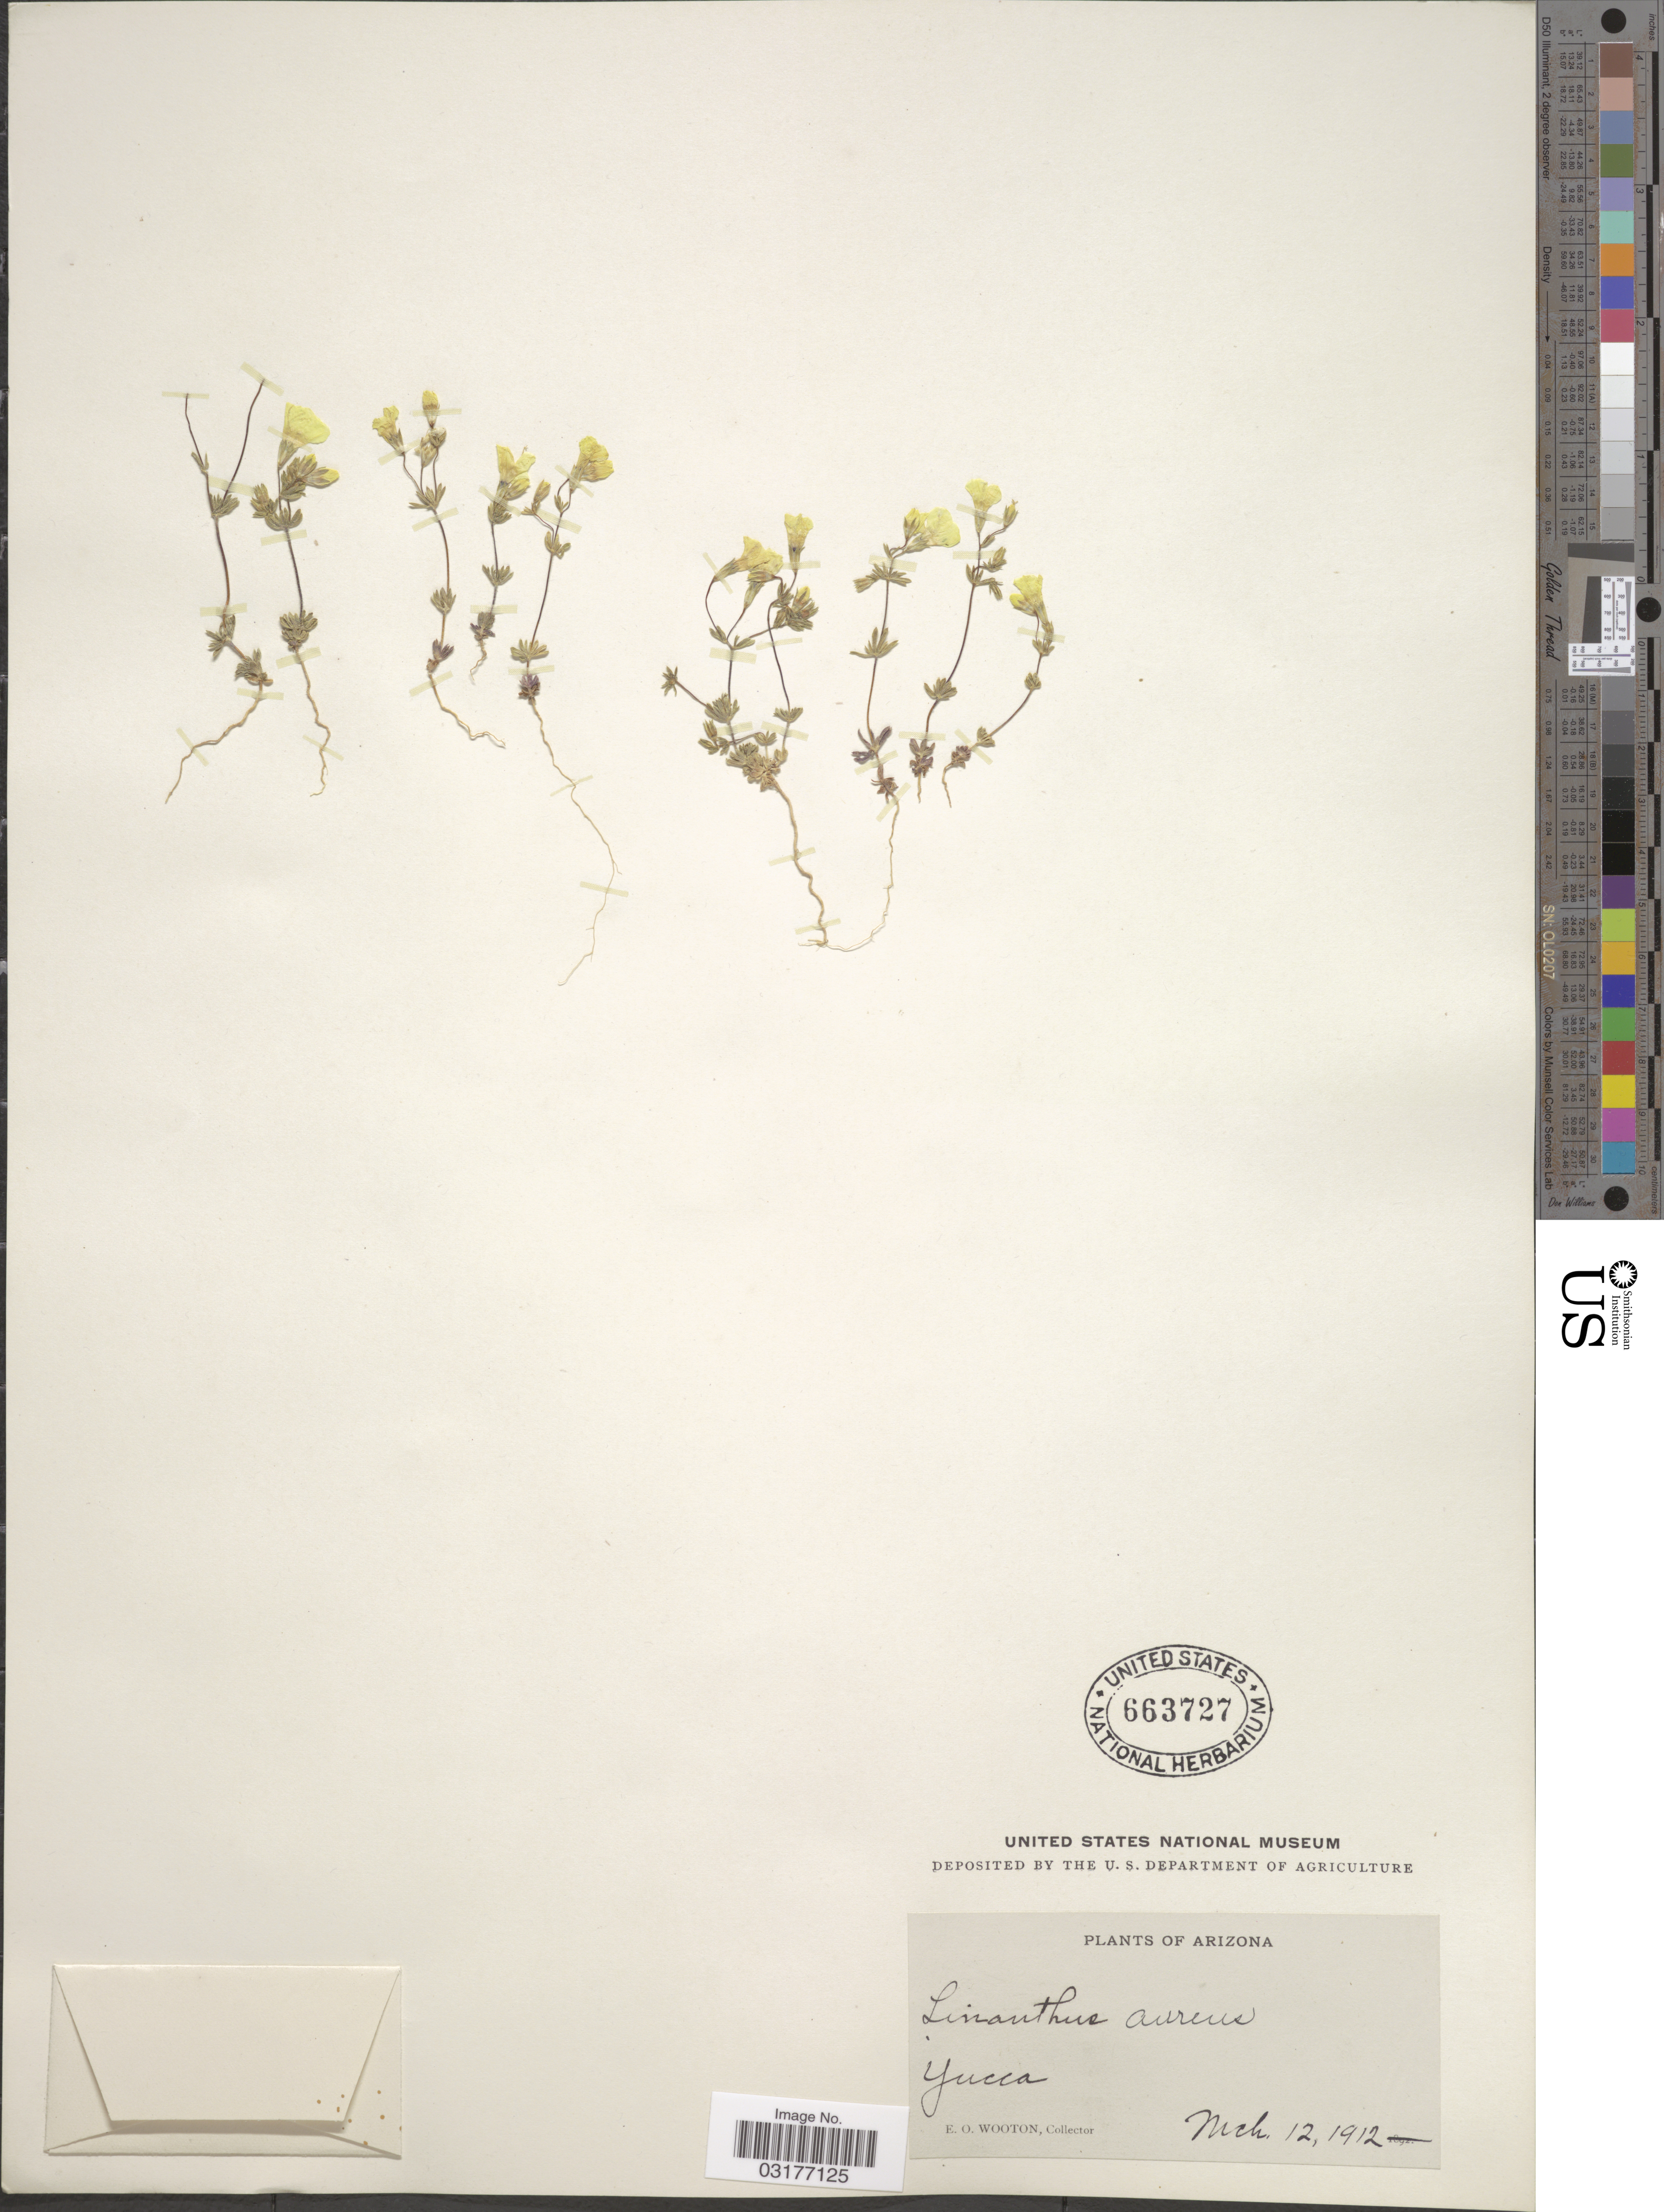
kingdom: Plantae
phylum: Tracheophyta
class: Magnoliopsida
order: Ericales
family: Polemoniaceae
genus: Leptosiphon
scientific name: Leptosiphon chrysanthus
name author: J.M. Porter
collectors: E. O. Wooton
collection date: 1912-03-12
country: United States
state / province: Arizona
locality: Yucca.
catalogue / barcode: US 663727